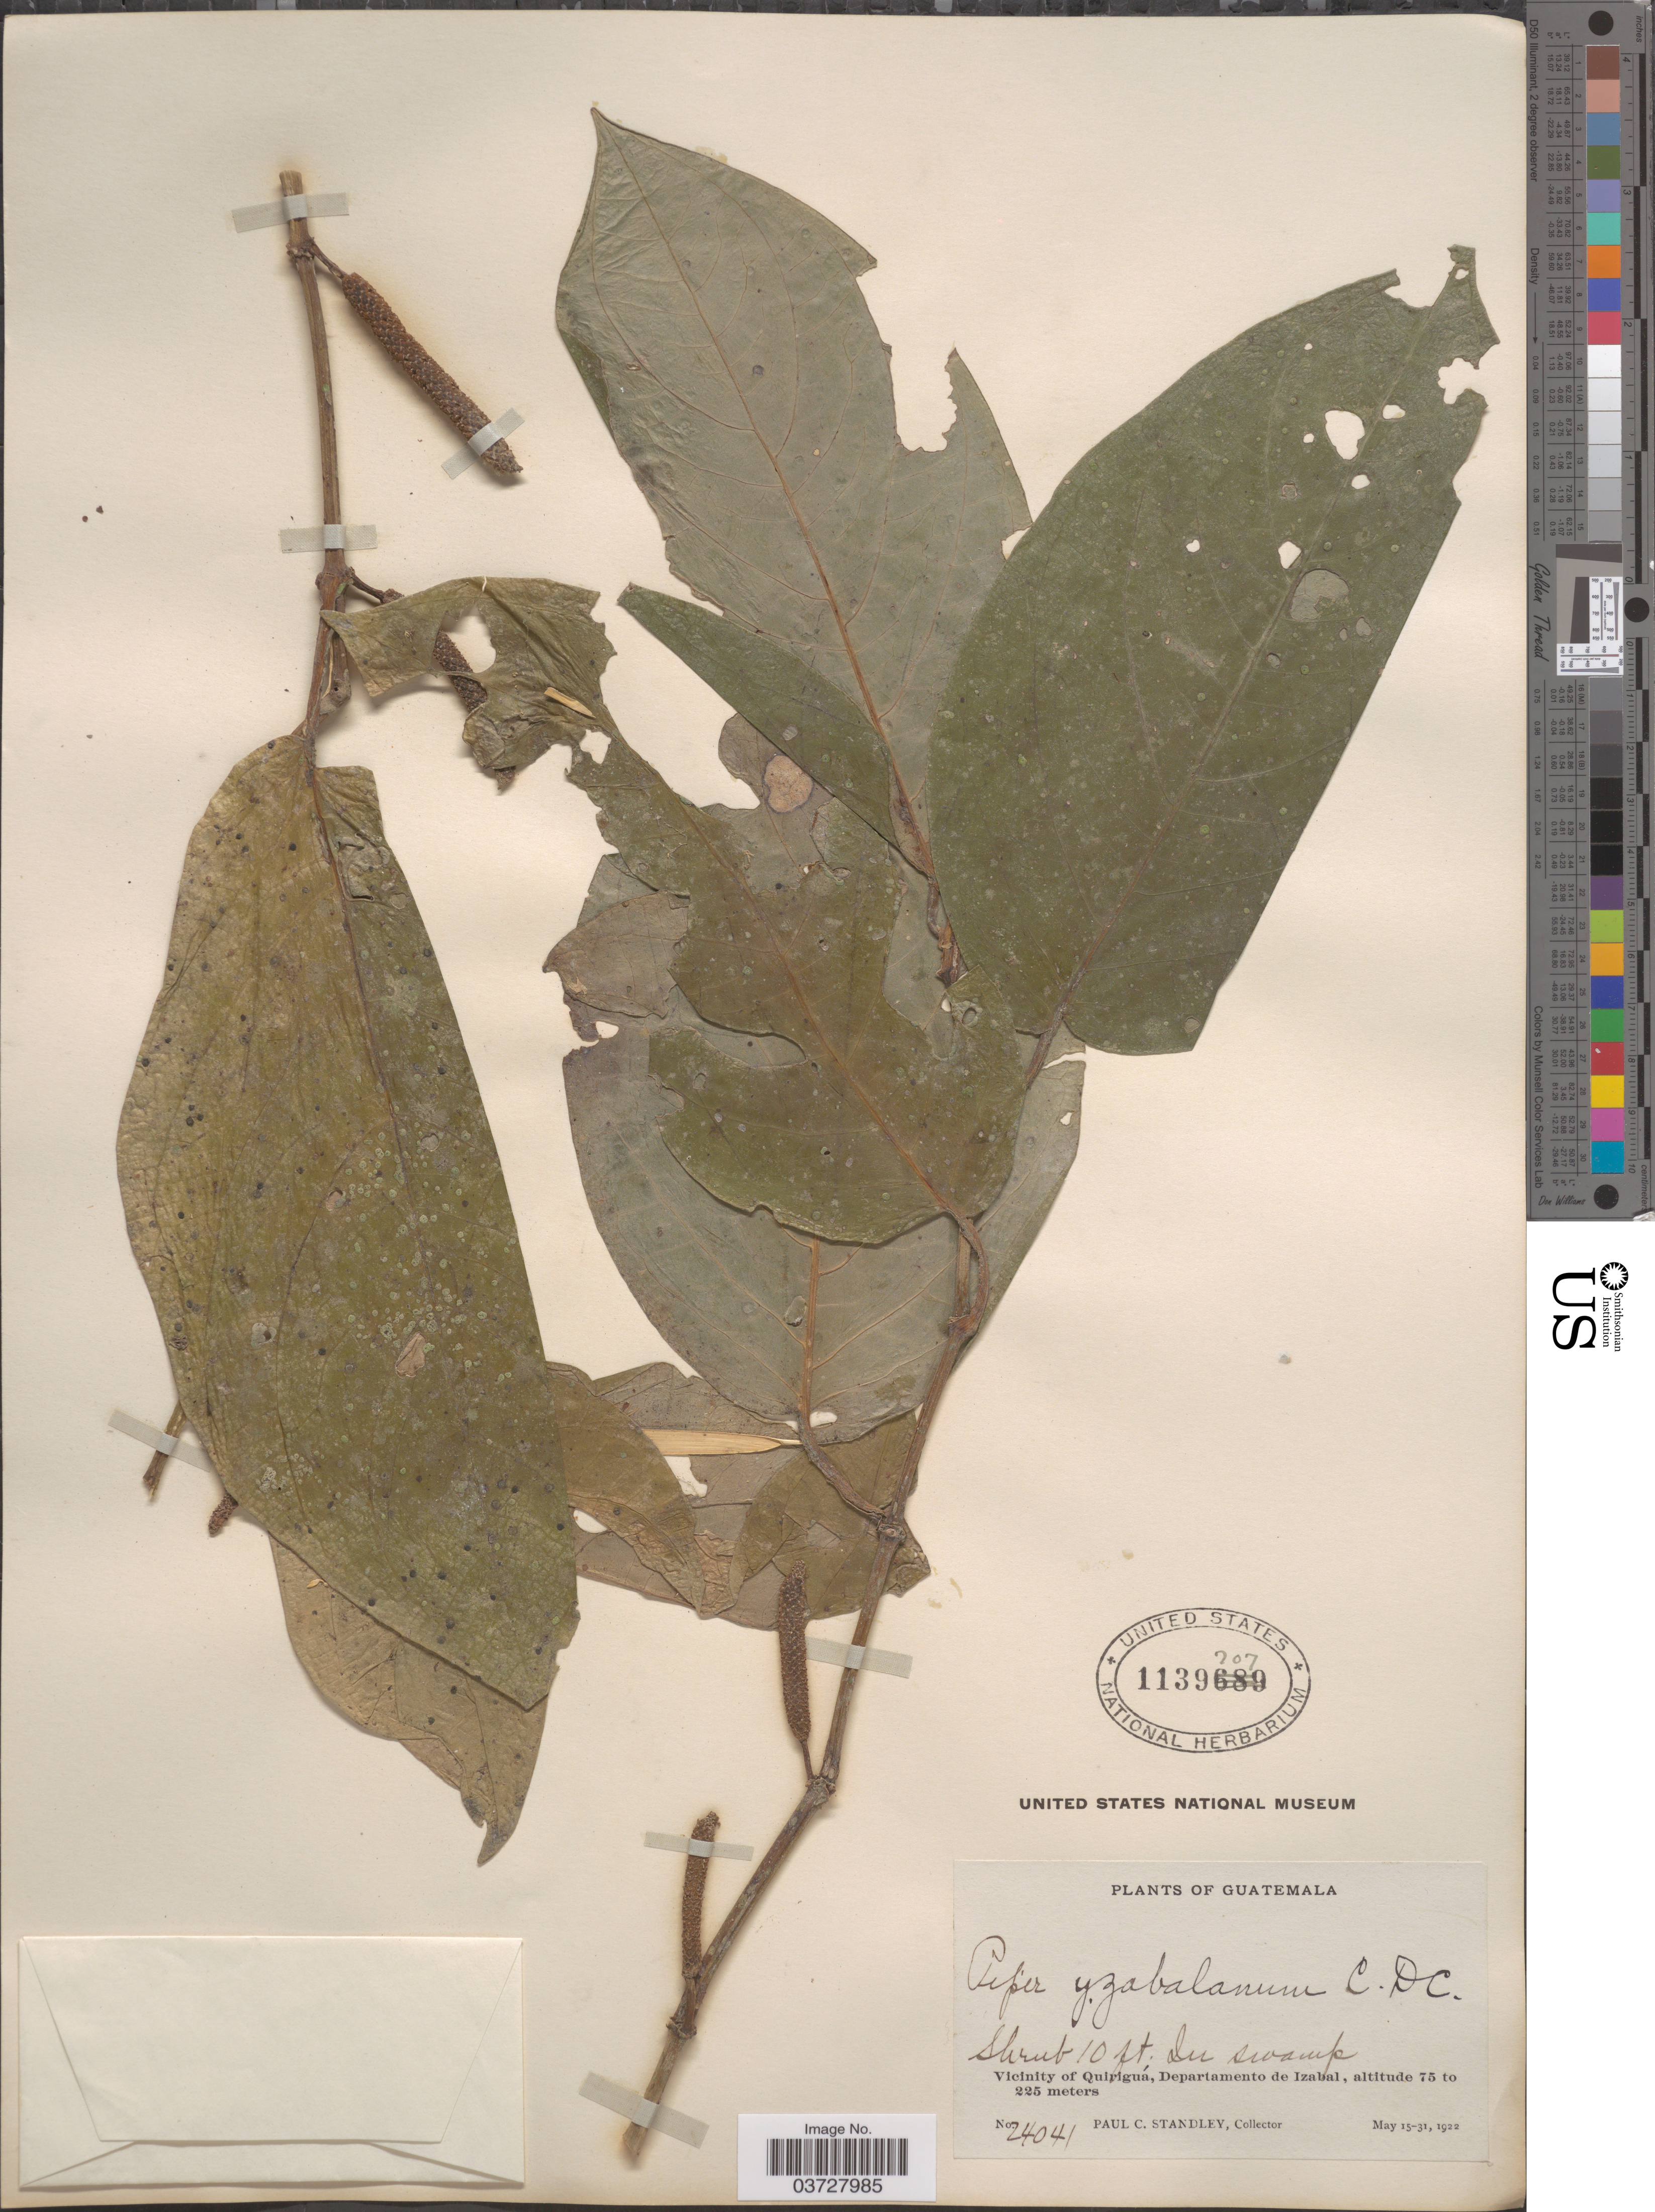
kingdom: Plantae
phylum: Tracheophyta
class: Magnoliopsida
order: Piperales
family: Piperaceae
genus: Piper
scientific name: Piper yzabalanum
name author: C. DC.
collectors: P. C. Standley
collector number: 24041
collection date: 1922-05-15/1922-05-31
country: Guatemala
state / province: Izabal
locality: Vicinity of Quiriguá, Departamento de Izabal.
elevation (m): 75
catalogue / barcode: US 1139207